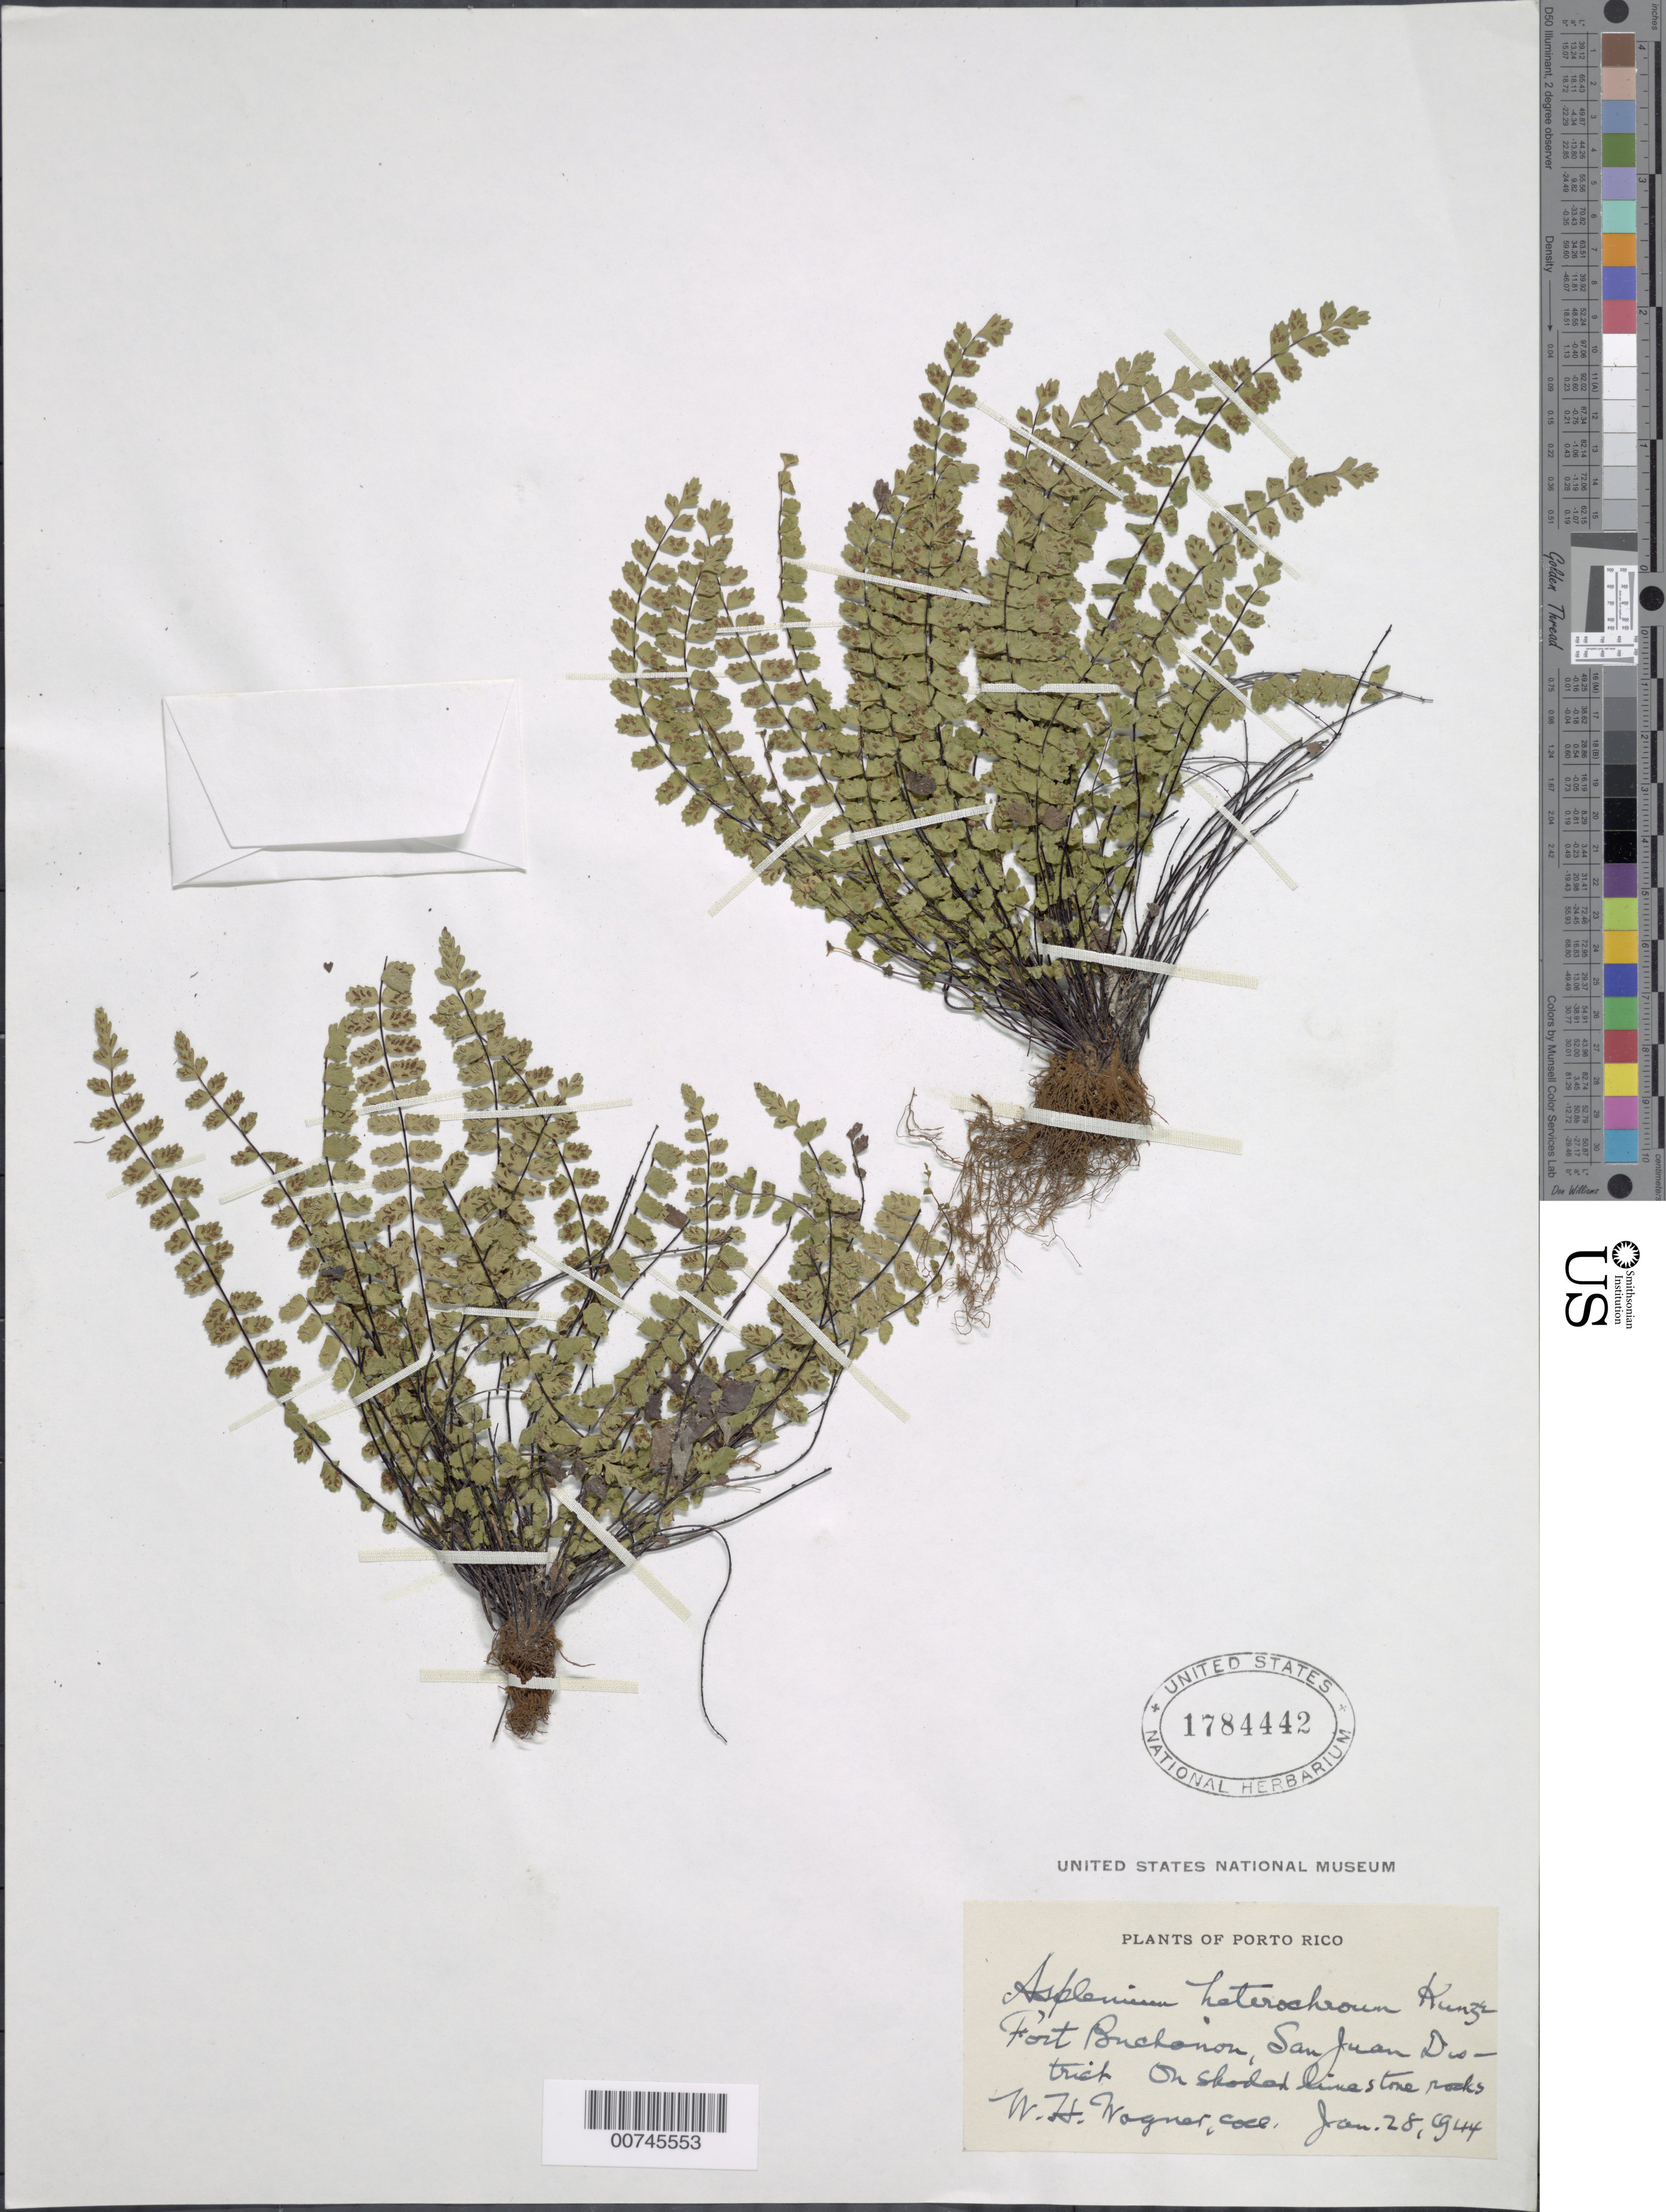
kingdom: Plantae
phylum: Tracheophyta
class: Polypodiopsida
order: Polypodiales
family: Aspleniaceae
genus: Asplenium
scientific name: Asplenium heterochroum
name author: Kunze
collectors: W. H. Wagner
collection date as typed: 28 Jan 1944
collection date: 1944-01-28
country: Puerto Rico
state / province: San Juan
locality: Fort Buchanon, San Juan District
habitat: On shaded limestone rocks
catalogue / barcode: US 1784442